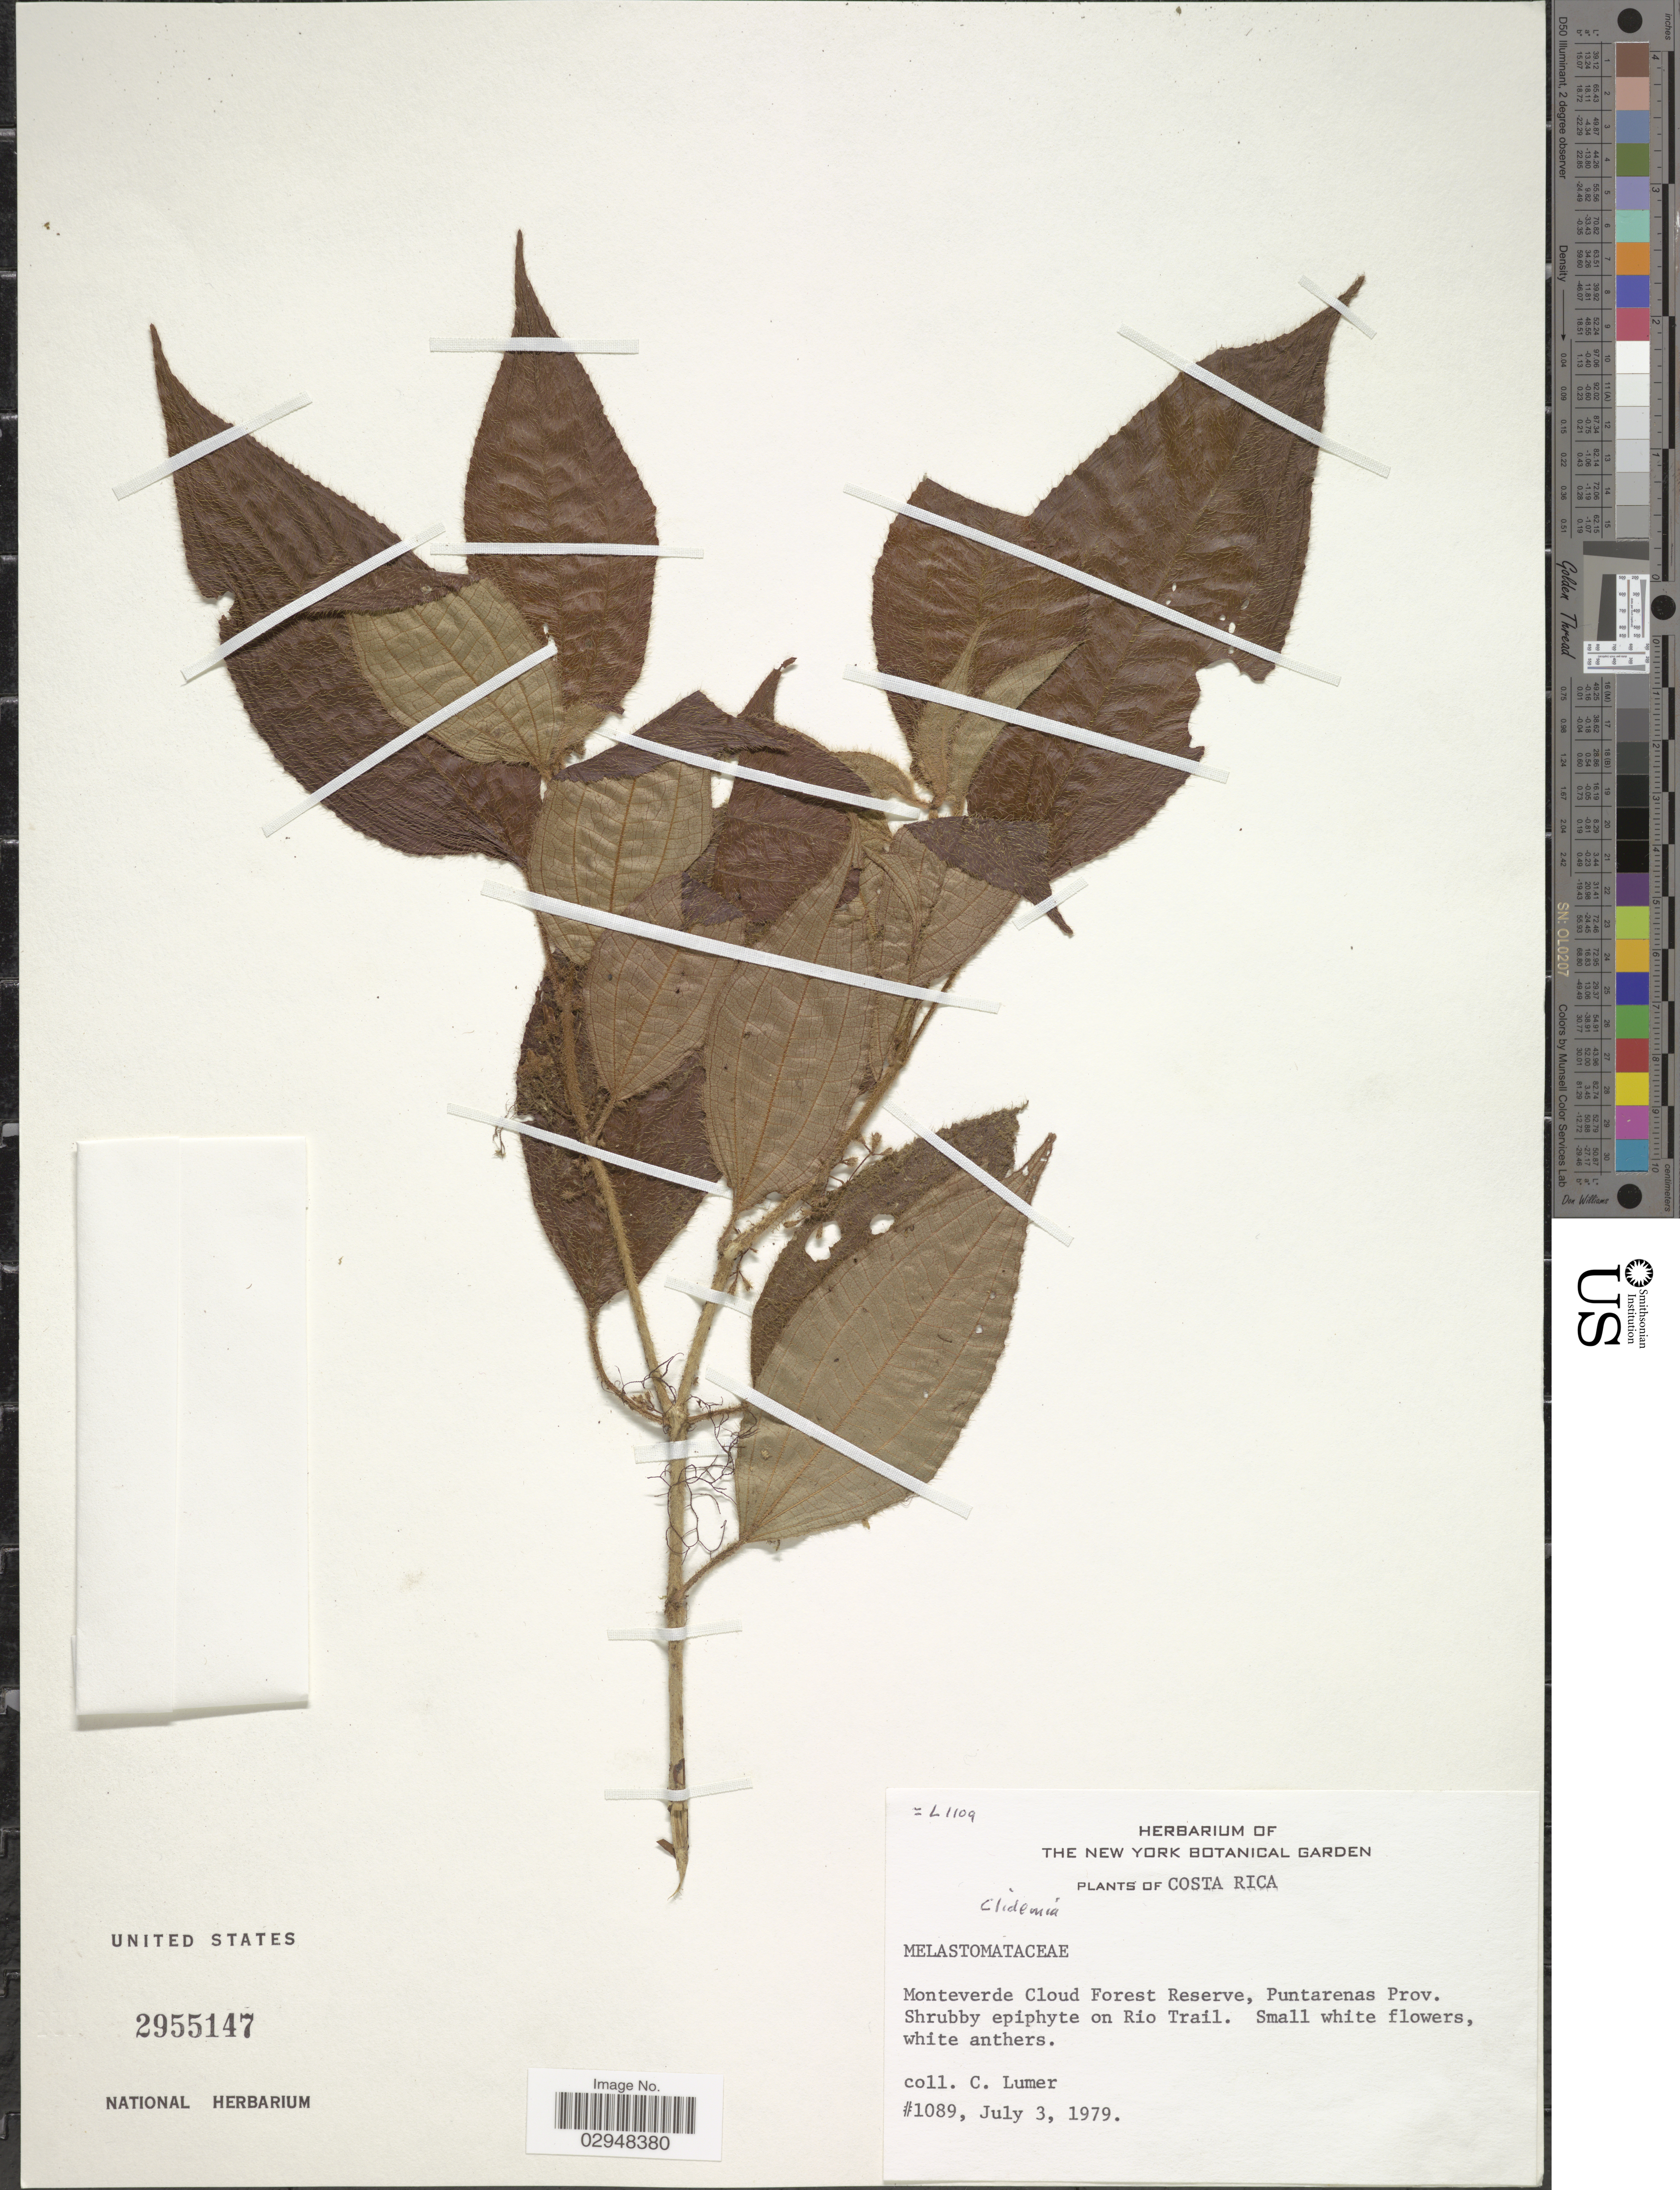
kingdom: Plantae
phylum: Tracheophyta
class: Magnoliopsida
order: Myrtales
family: Melastomataceae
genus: Clidemia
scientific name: Clidemia sp.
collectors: C. Lumer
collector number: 1089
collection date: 1979-07-03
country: Costa Rica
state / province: Puntarenas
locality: Monteverde Cloud Forest Reserve.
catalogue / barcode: US 2955147